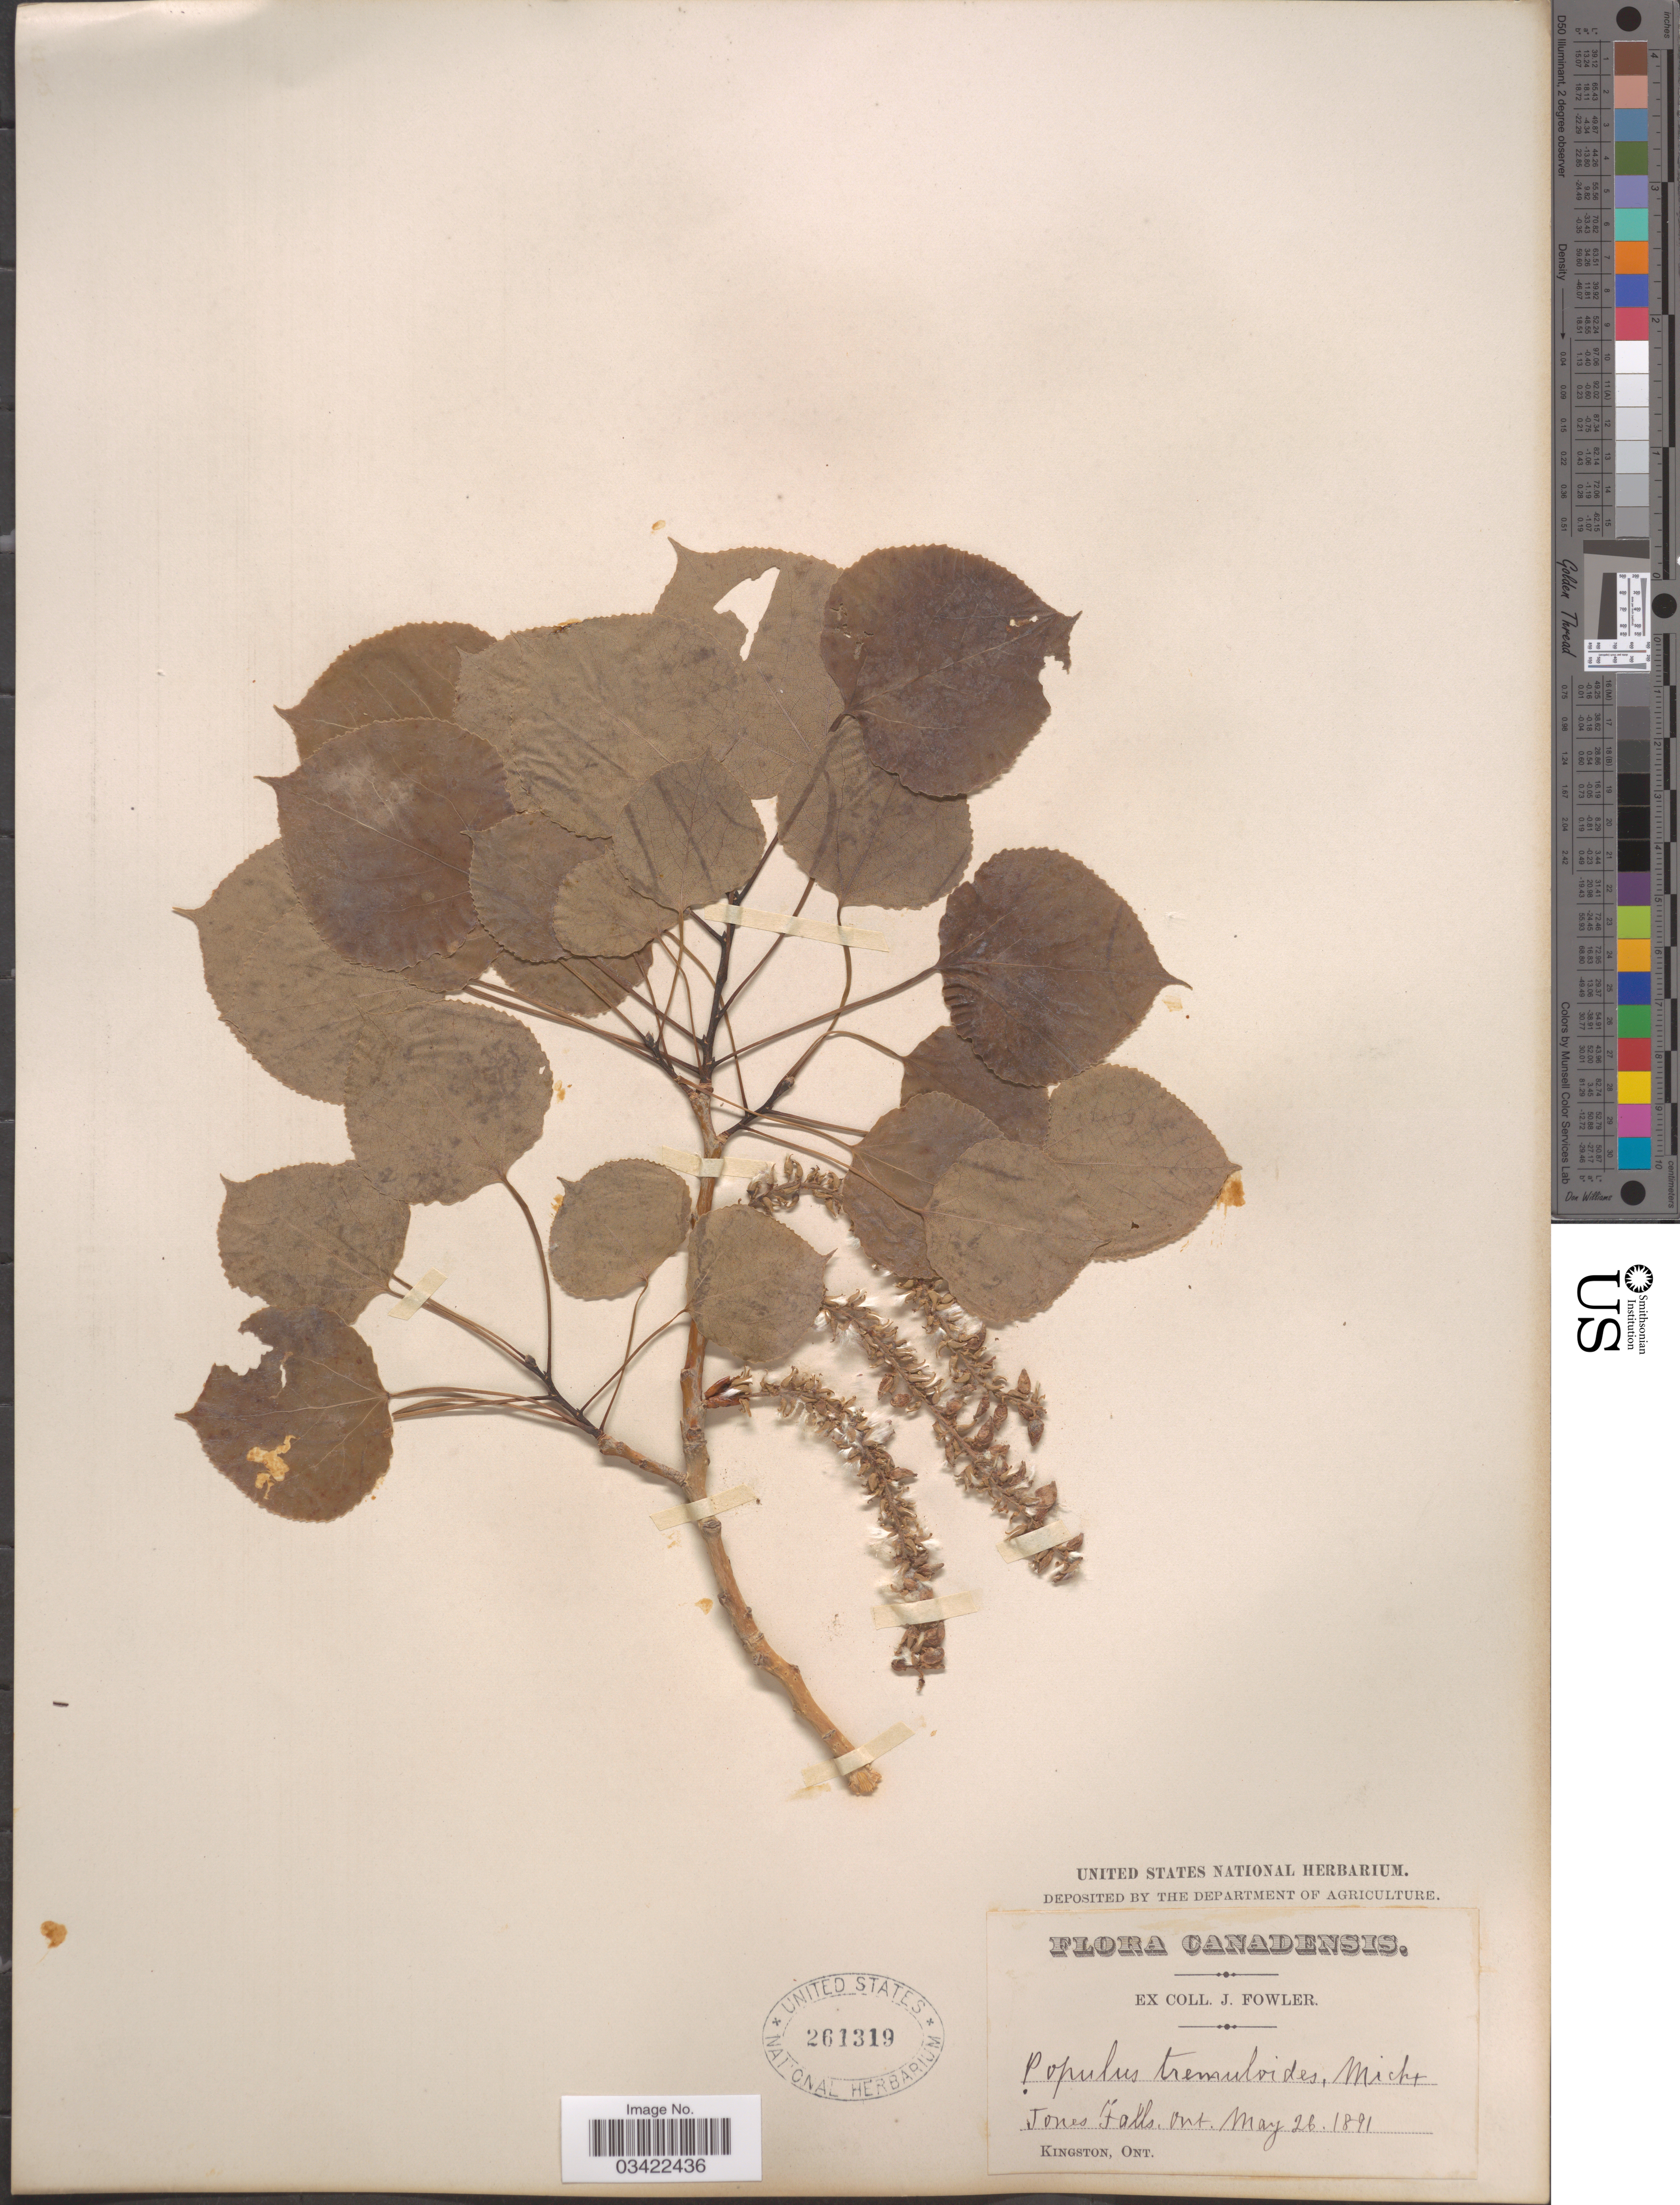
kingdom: Plantae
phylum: Tracheophyta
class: Magnoliopsida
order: Malpighiales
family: Salicaceae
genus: Populus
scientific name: Populus tremuloides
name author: Michx.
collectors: J. Fowler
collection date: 1891-05-26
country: Canada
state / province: Ontario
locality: Jones Falls.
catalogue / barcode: US 261319